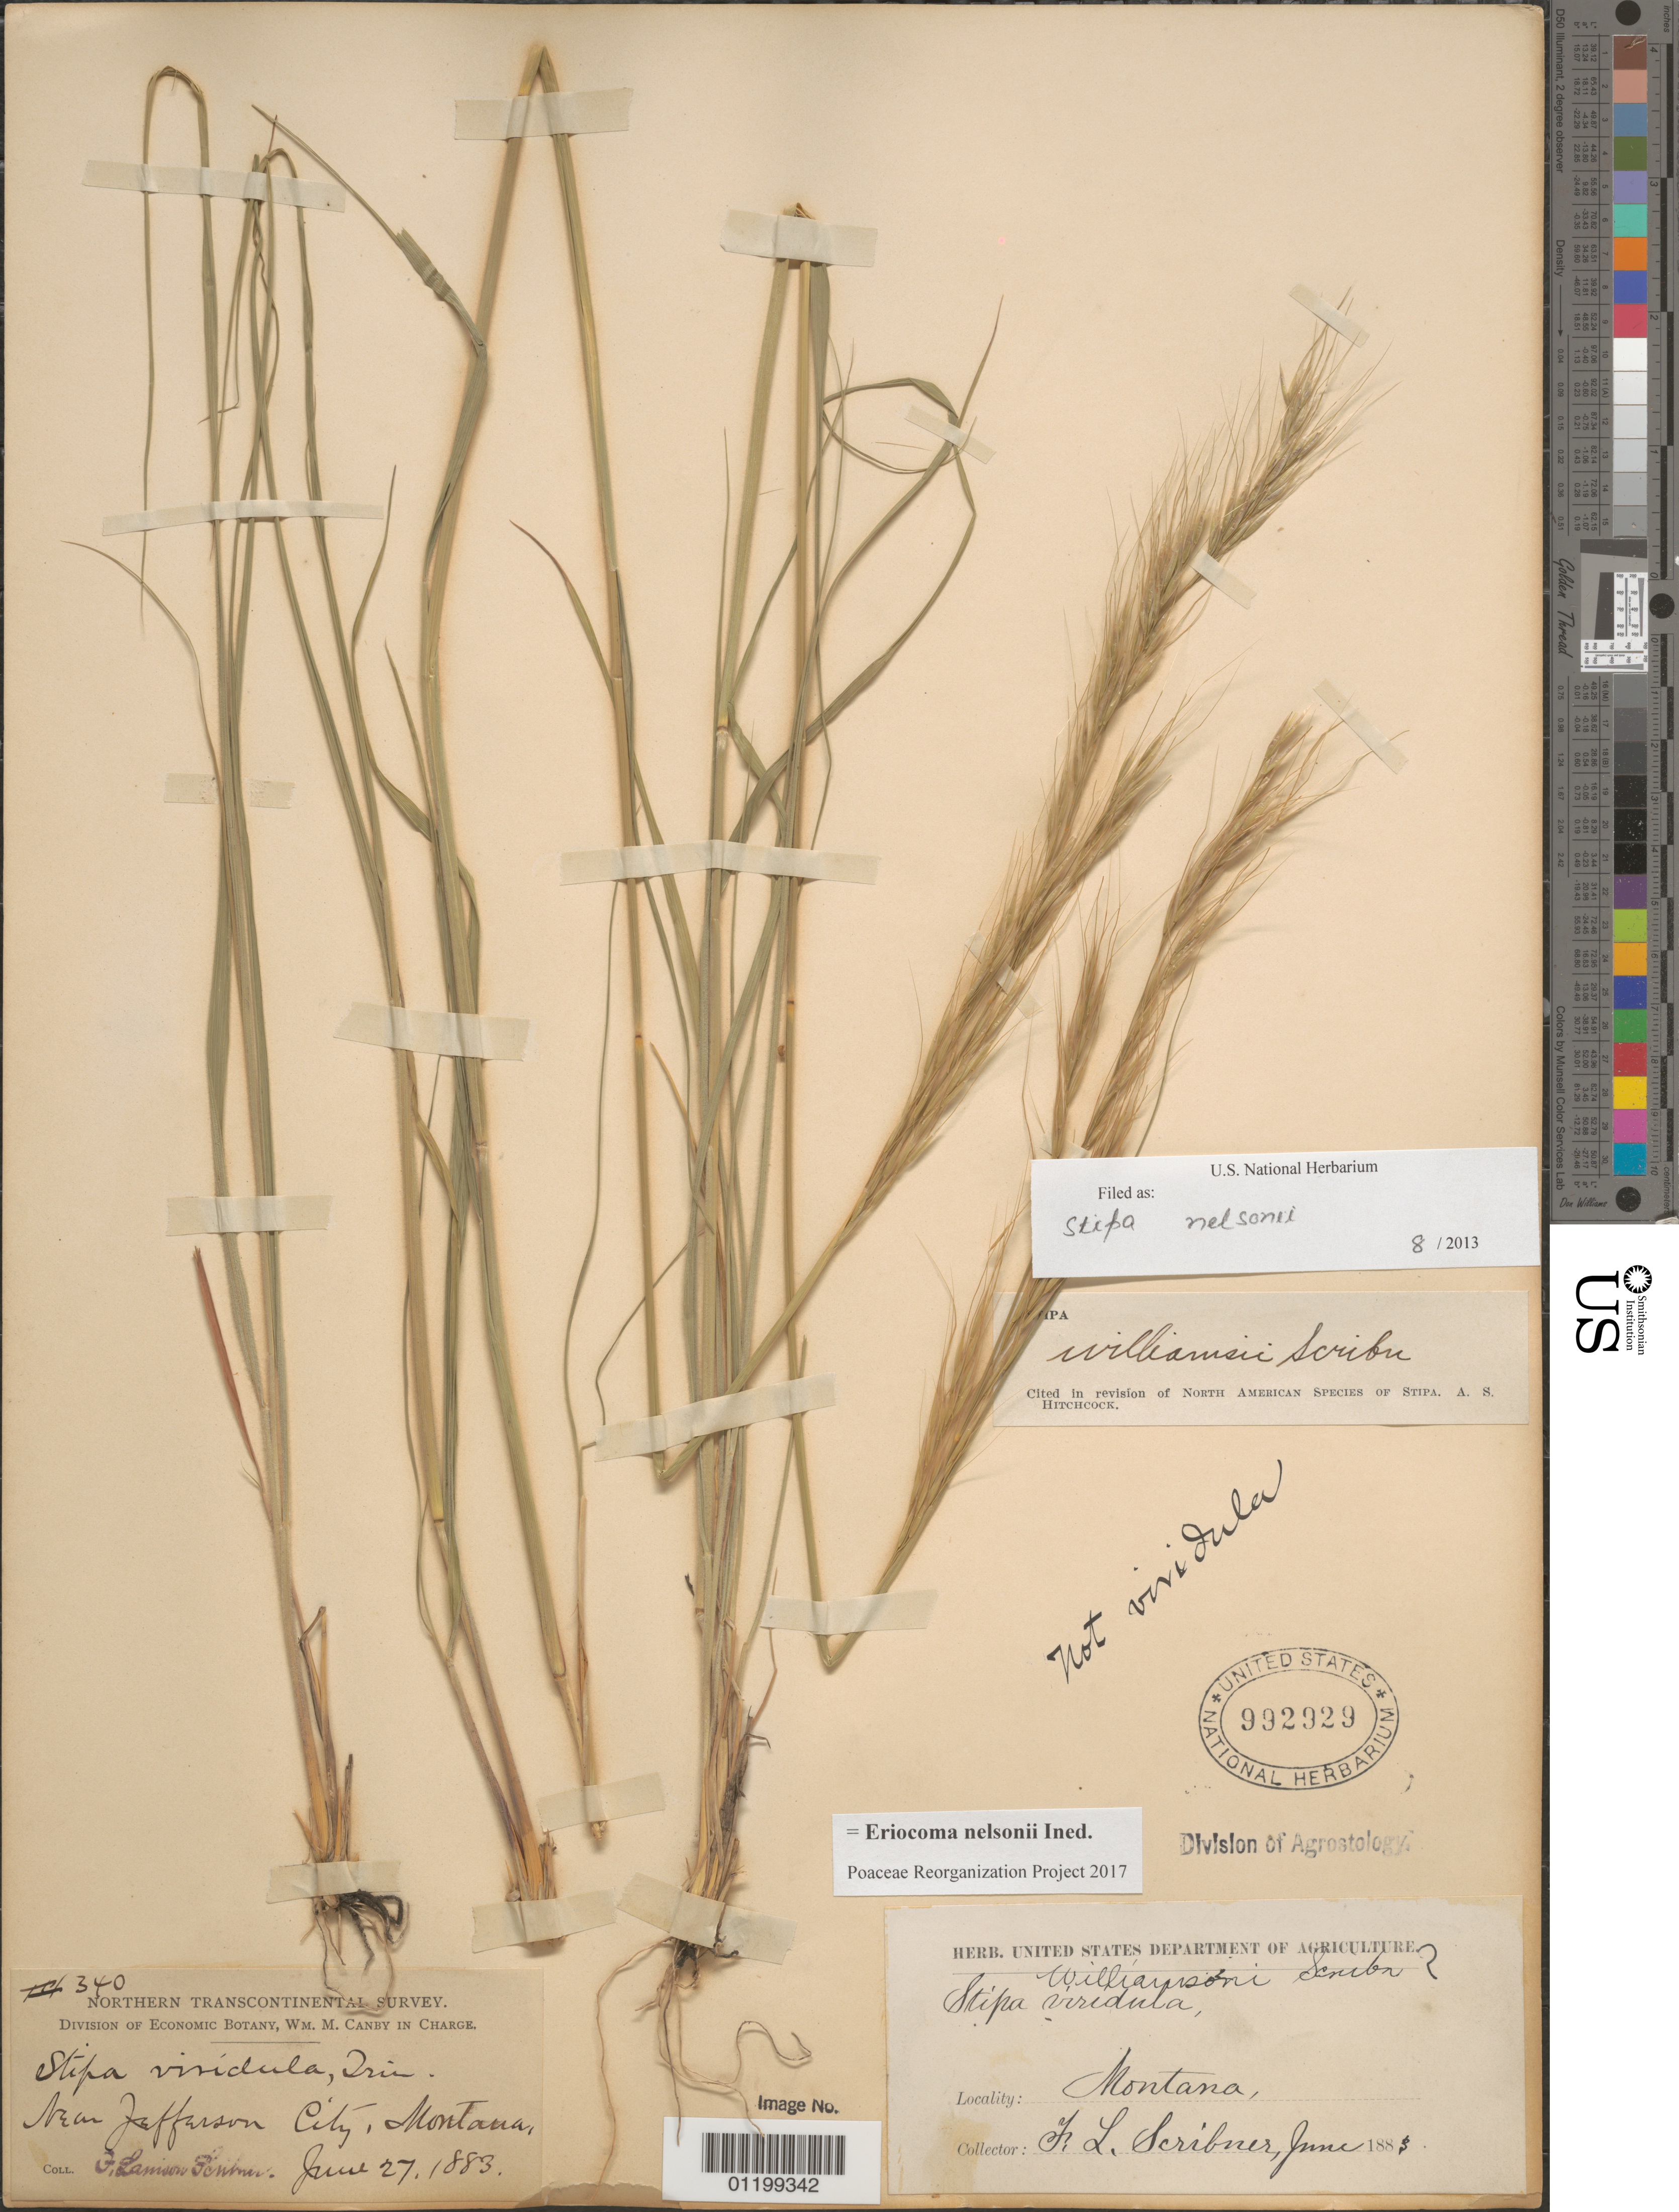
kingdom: Plantae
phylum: Tracheophyta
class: Liliopsida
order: Poales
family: Poaceae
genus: Eriocoma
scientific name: Eriocoma nelsonii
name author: (Scribn.) Romasch.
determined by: Poaceae Reorganization Project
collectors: F. L. Scribner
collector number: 340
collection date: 1883-06-27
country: United States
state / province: Montana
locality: Near Jefferson City.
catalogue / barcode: US 992929